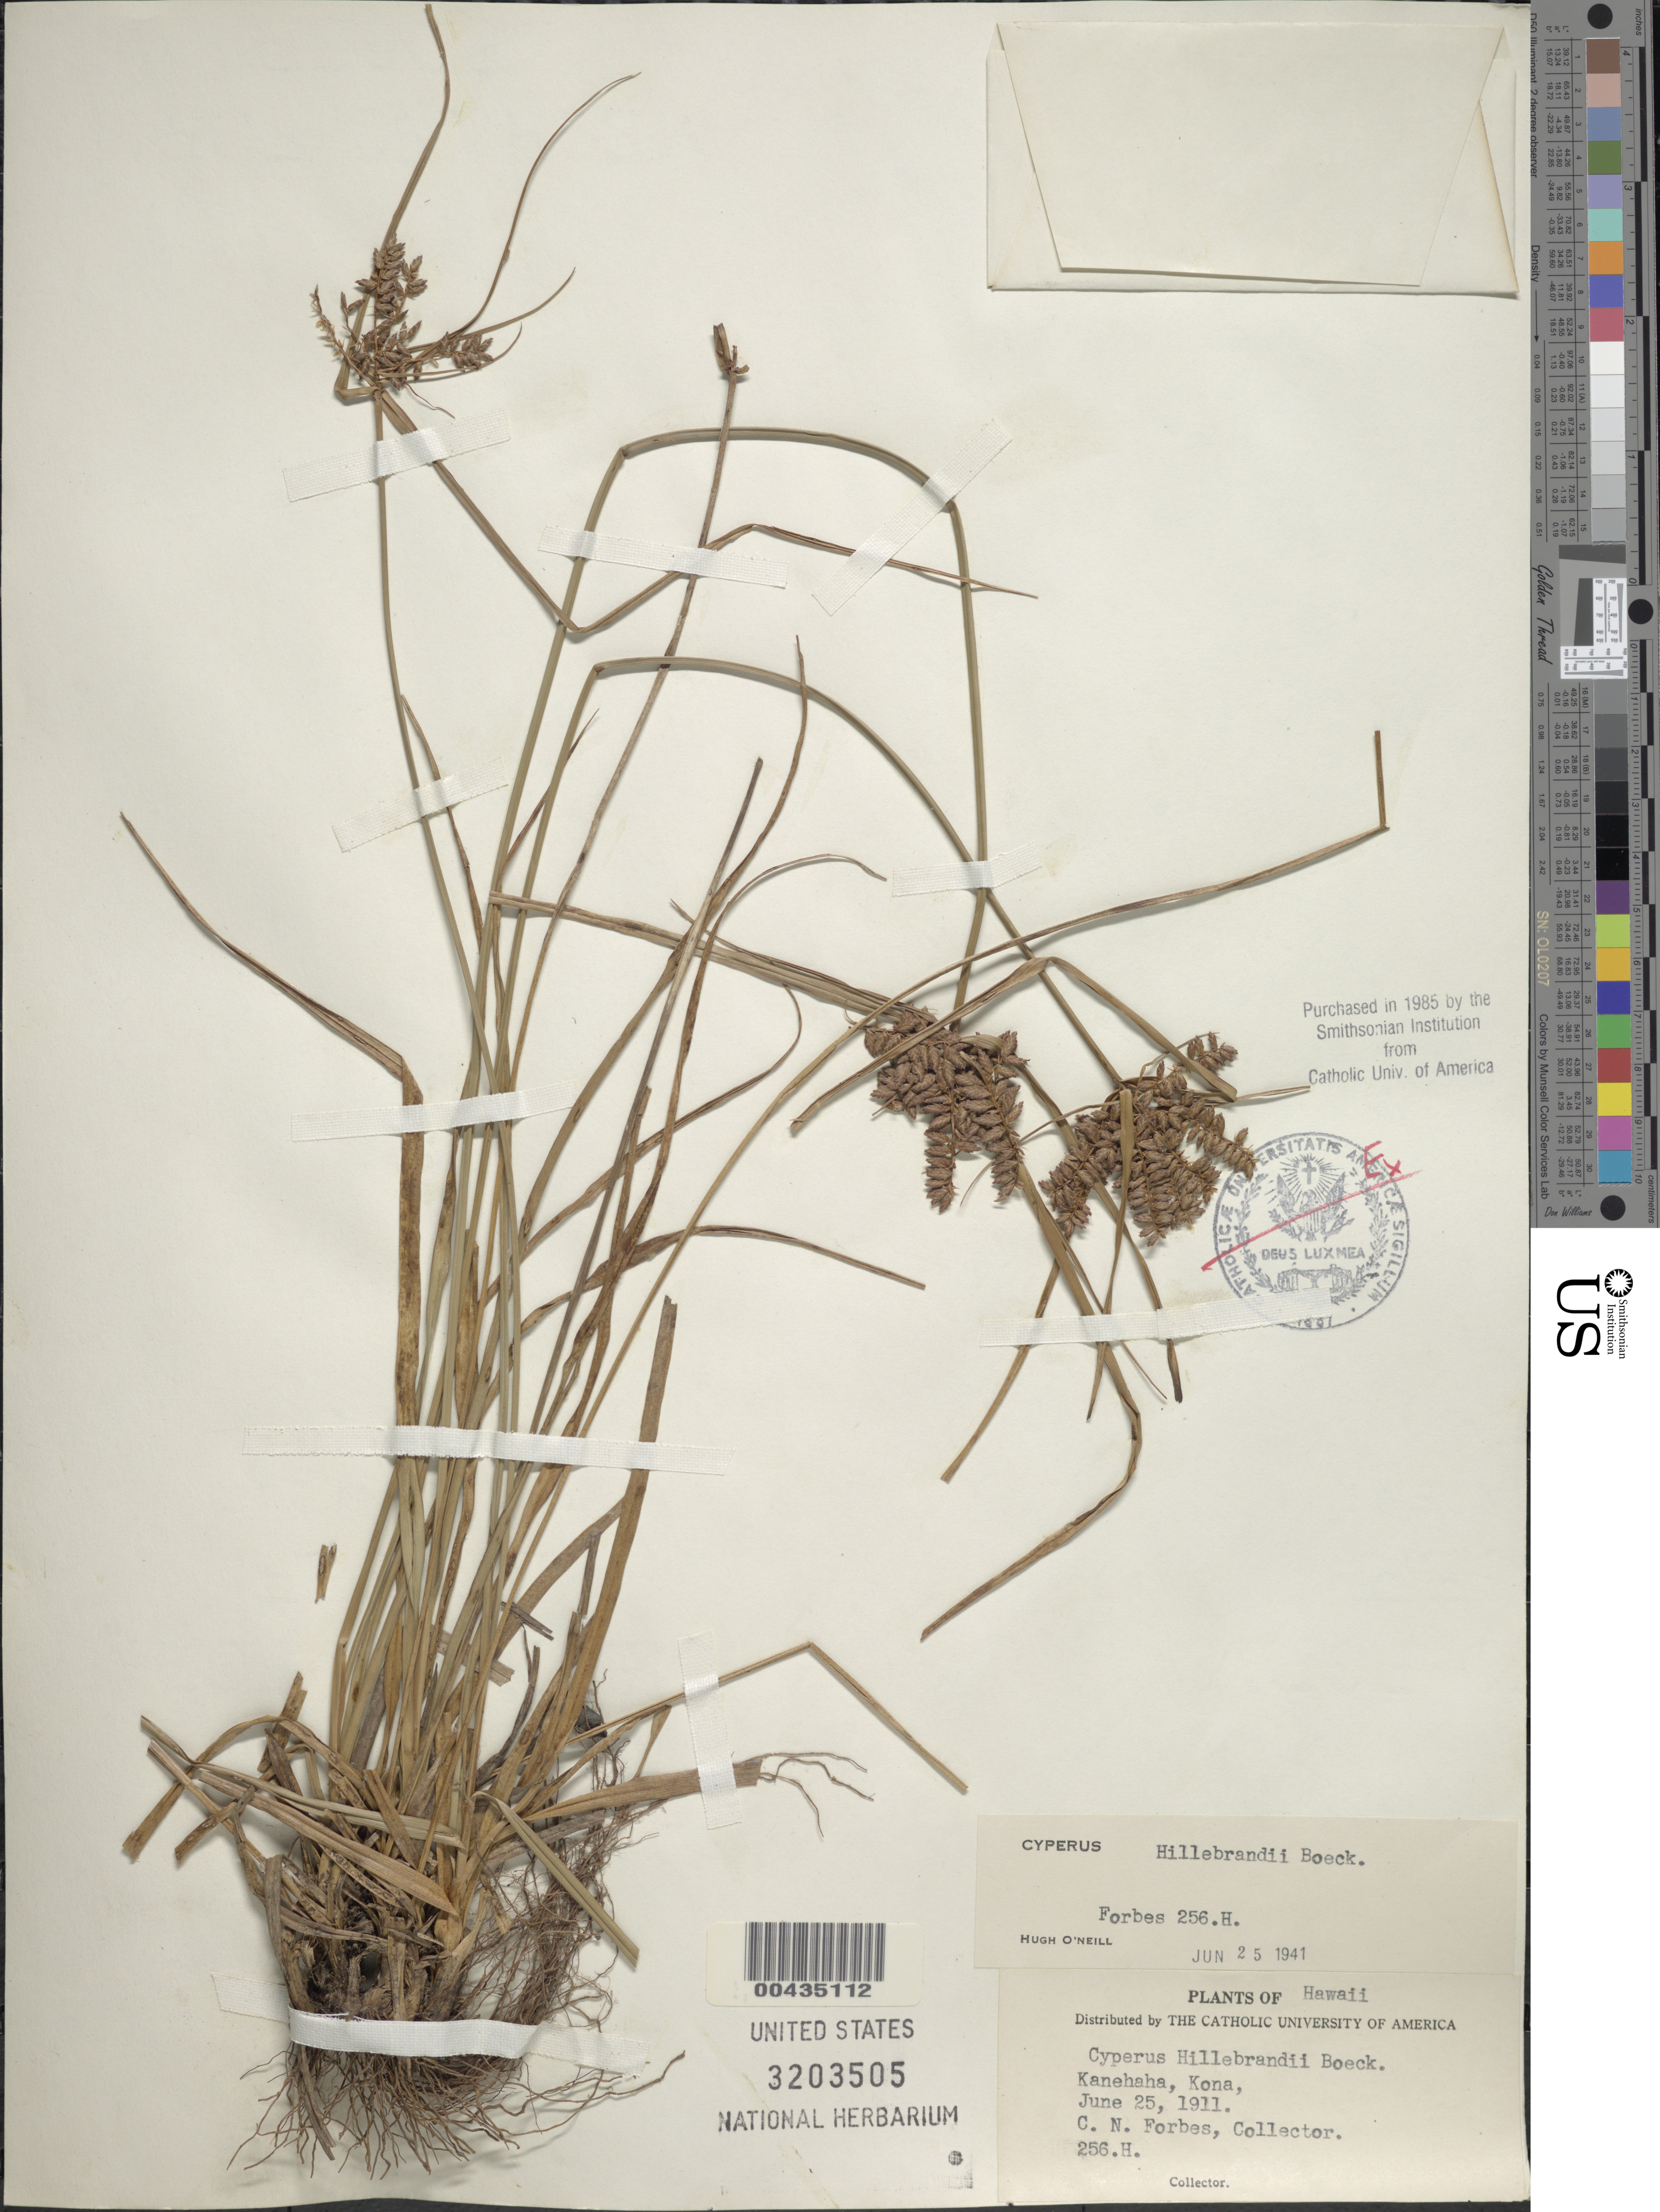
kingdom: Plantae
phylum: Tracheophyta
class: Liliopsida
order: Poales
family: Cyperaceae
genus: Cyperus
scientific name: Cyperus hillebrandii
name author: Boeckeler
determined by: O'Neill, Hugh T.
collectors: C. N. Forbes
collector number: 256.H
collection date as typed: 25 Jun 1911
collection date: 1911-06-25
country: United States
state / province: Hawaii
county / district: Hawaii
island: Hawaii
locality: Kanehaha, Kona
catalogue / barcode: US 3203505